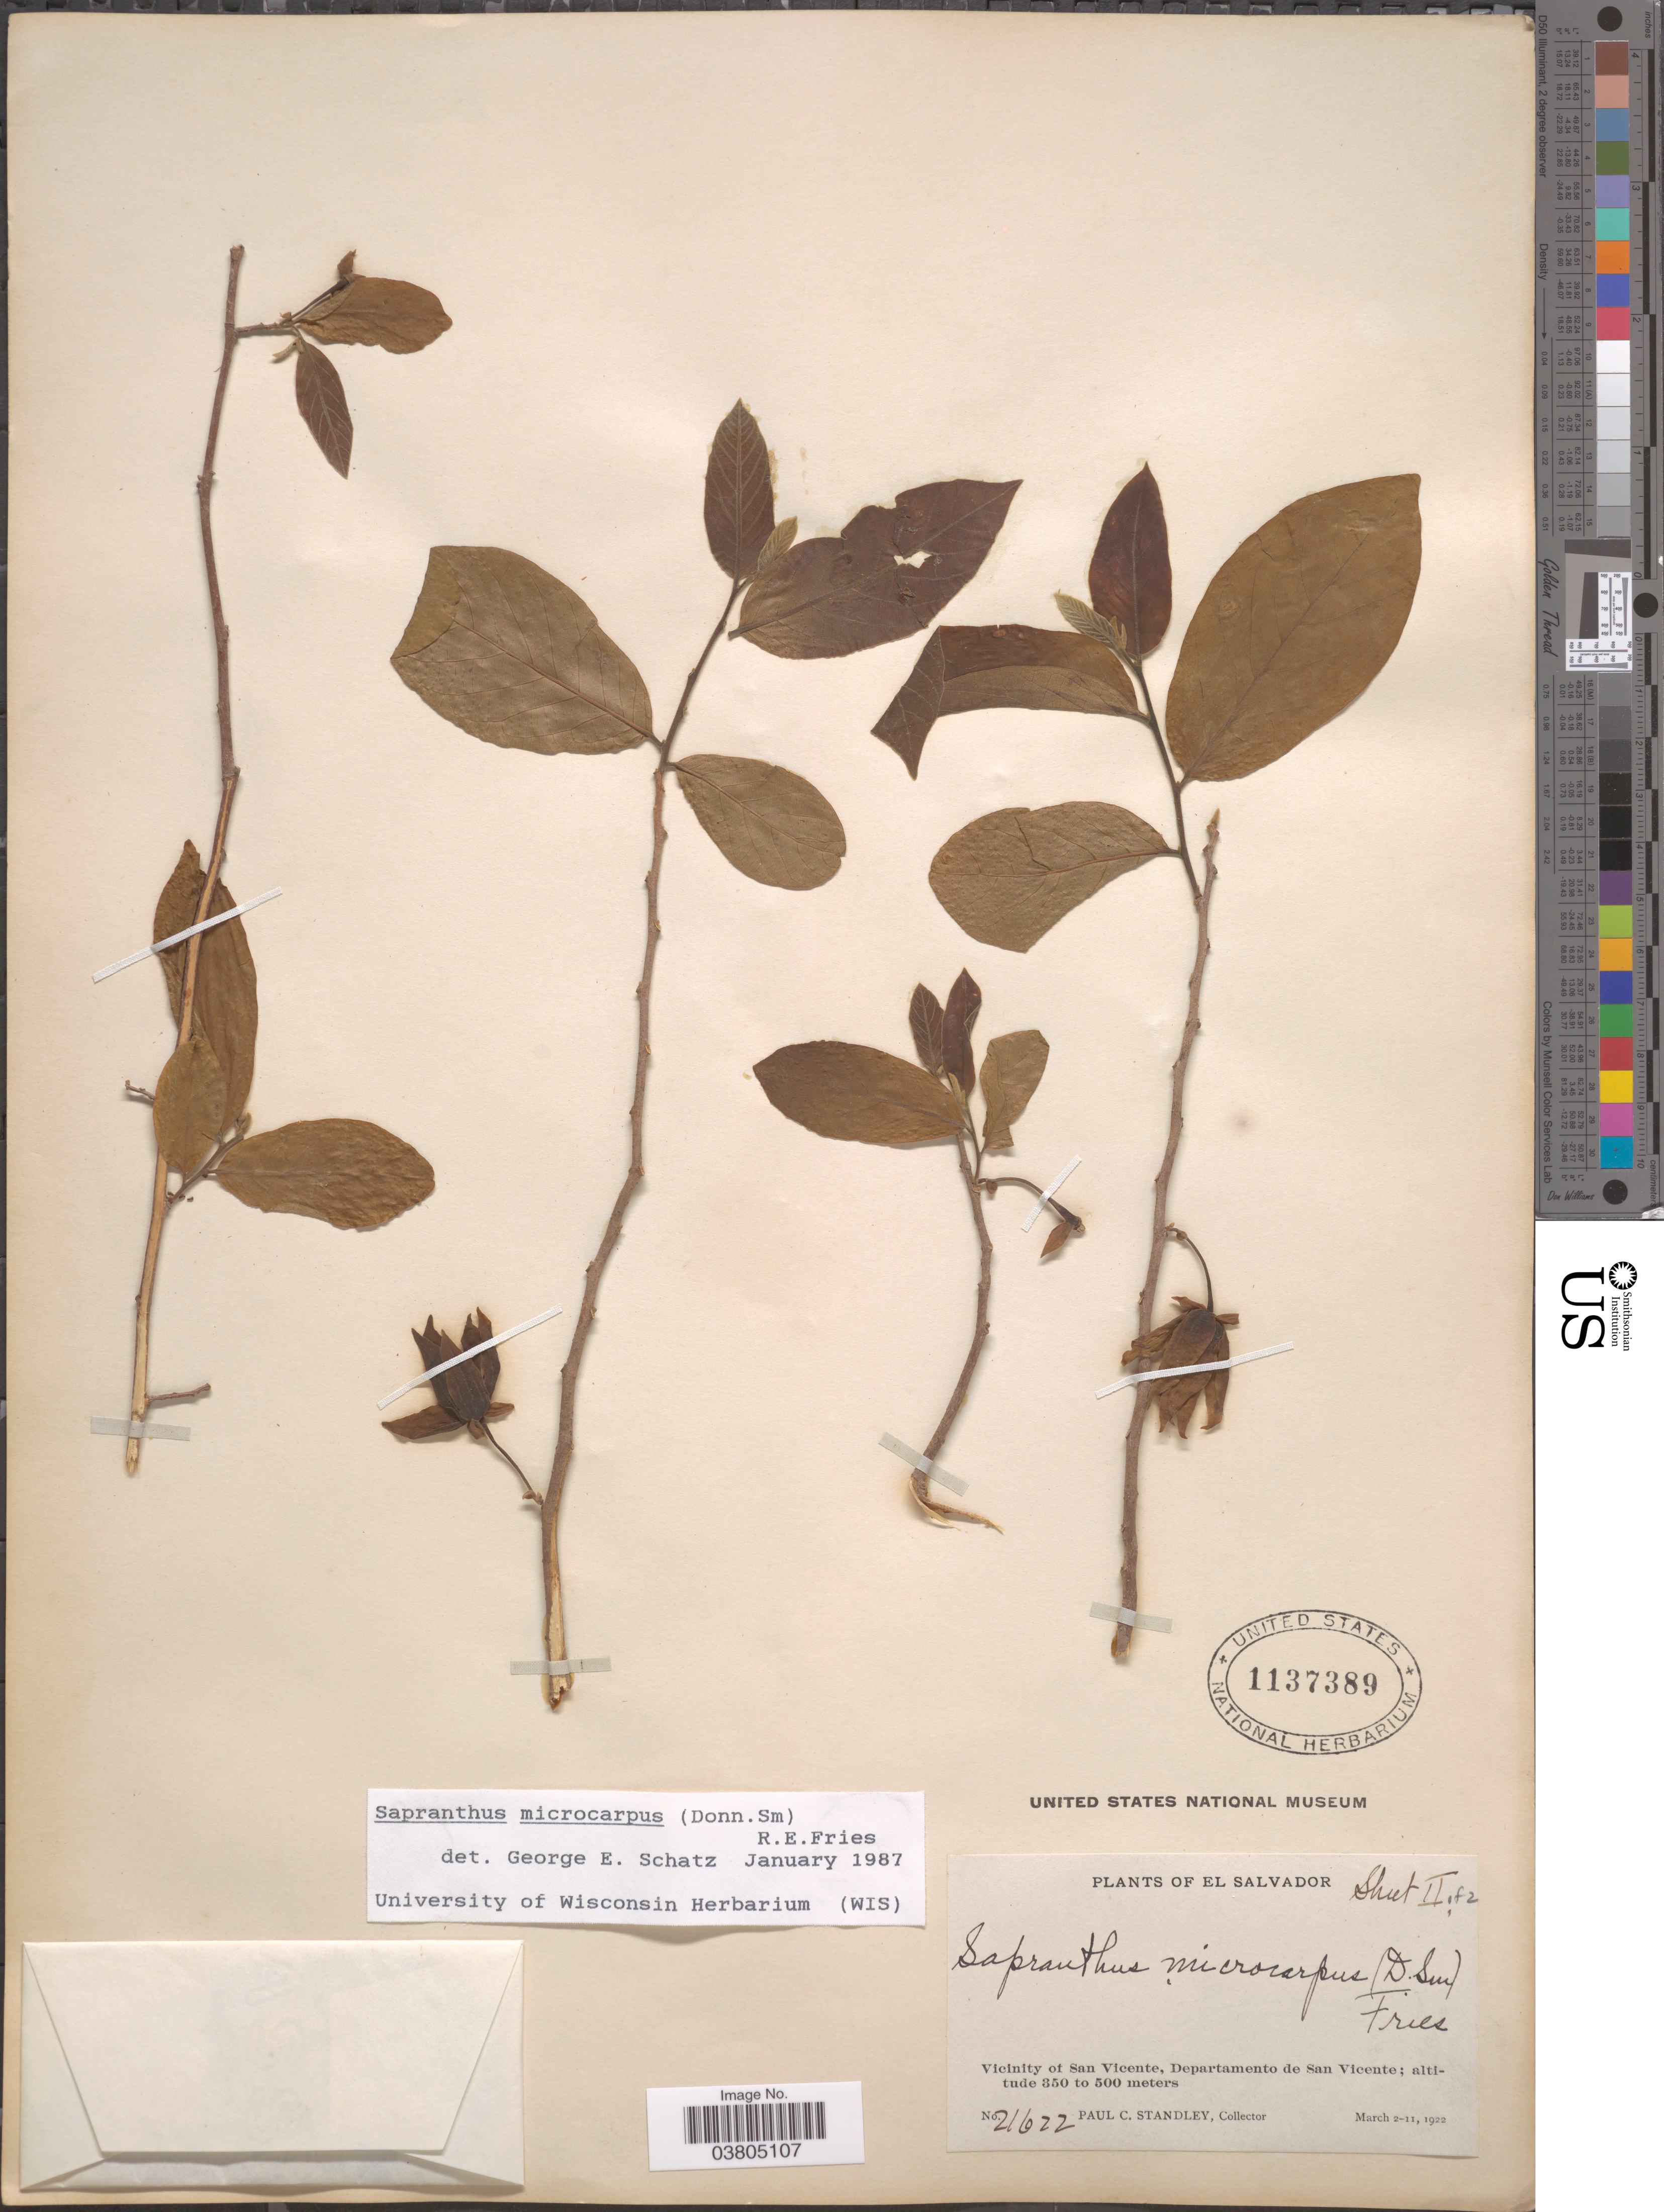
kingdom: Plantae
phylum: Tracheophyta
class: Magnoliopsida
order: Magnoliales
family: Annonaceae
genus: Sapranthus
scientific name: Sapranthus microcarpus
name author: (Donn. Sm.) R.E. Fr.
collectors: P. C. Standley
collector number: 21622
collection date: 1922-03-02/1922-03-11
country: El Salvador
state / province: San Vincente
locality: Vicinity of San Vicente, Departamento de San Vicente.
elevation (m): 350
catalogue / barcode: US 1137389